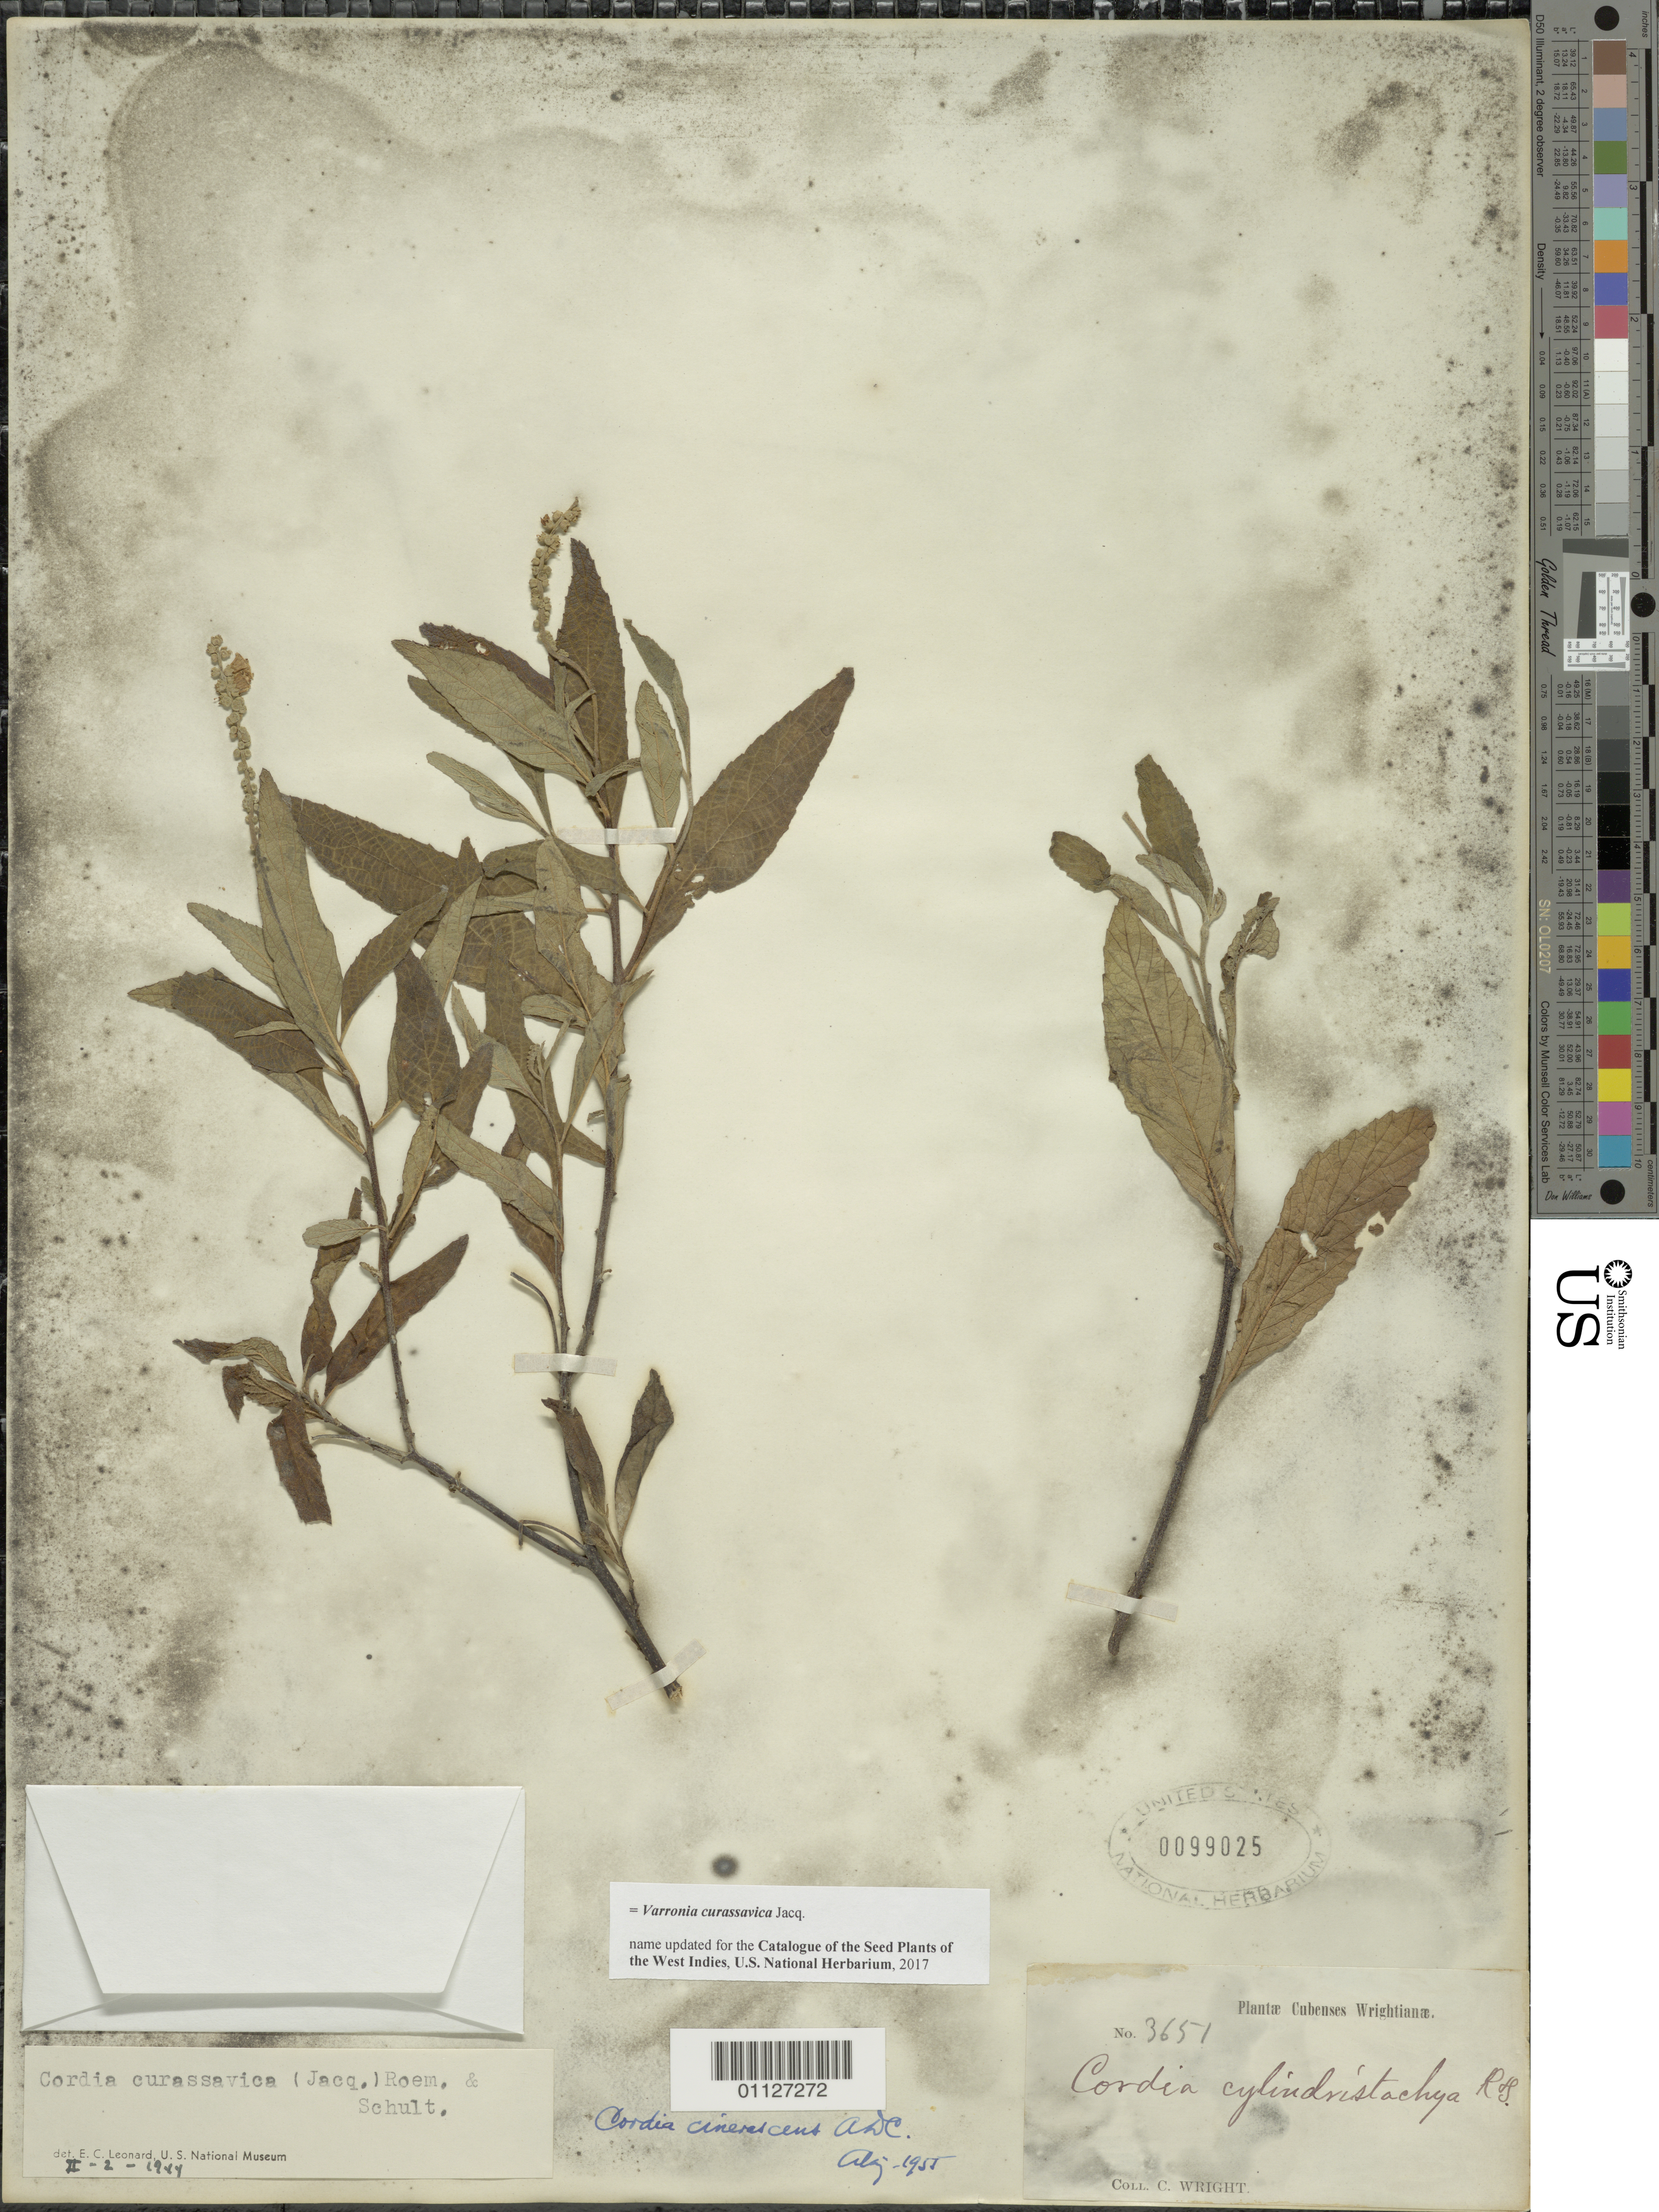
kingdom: Plantae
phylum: Tracheophyta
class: Magnoliopsida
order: Boraginales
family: Cordiaceae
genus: Varronia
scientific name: Varronia curassavica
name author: Jacq.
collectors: C. Wright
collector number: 3651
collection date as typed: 1800 to 1899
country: Cuba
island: Cuba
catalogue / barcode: US 99025